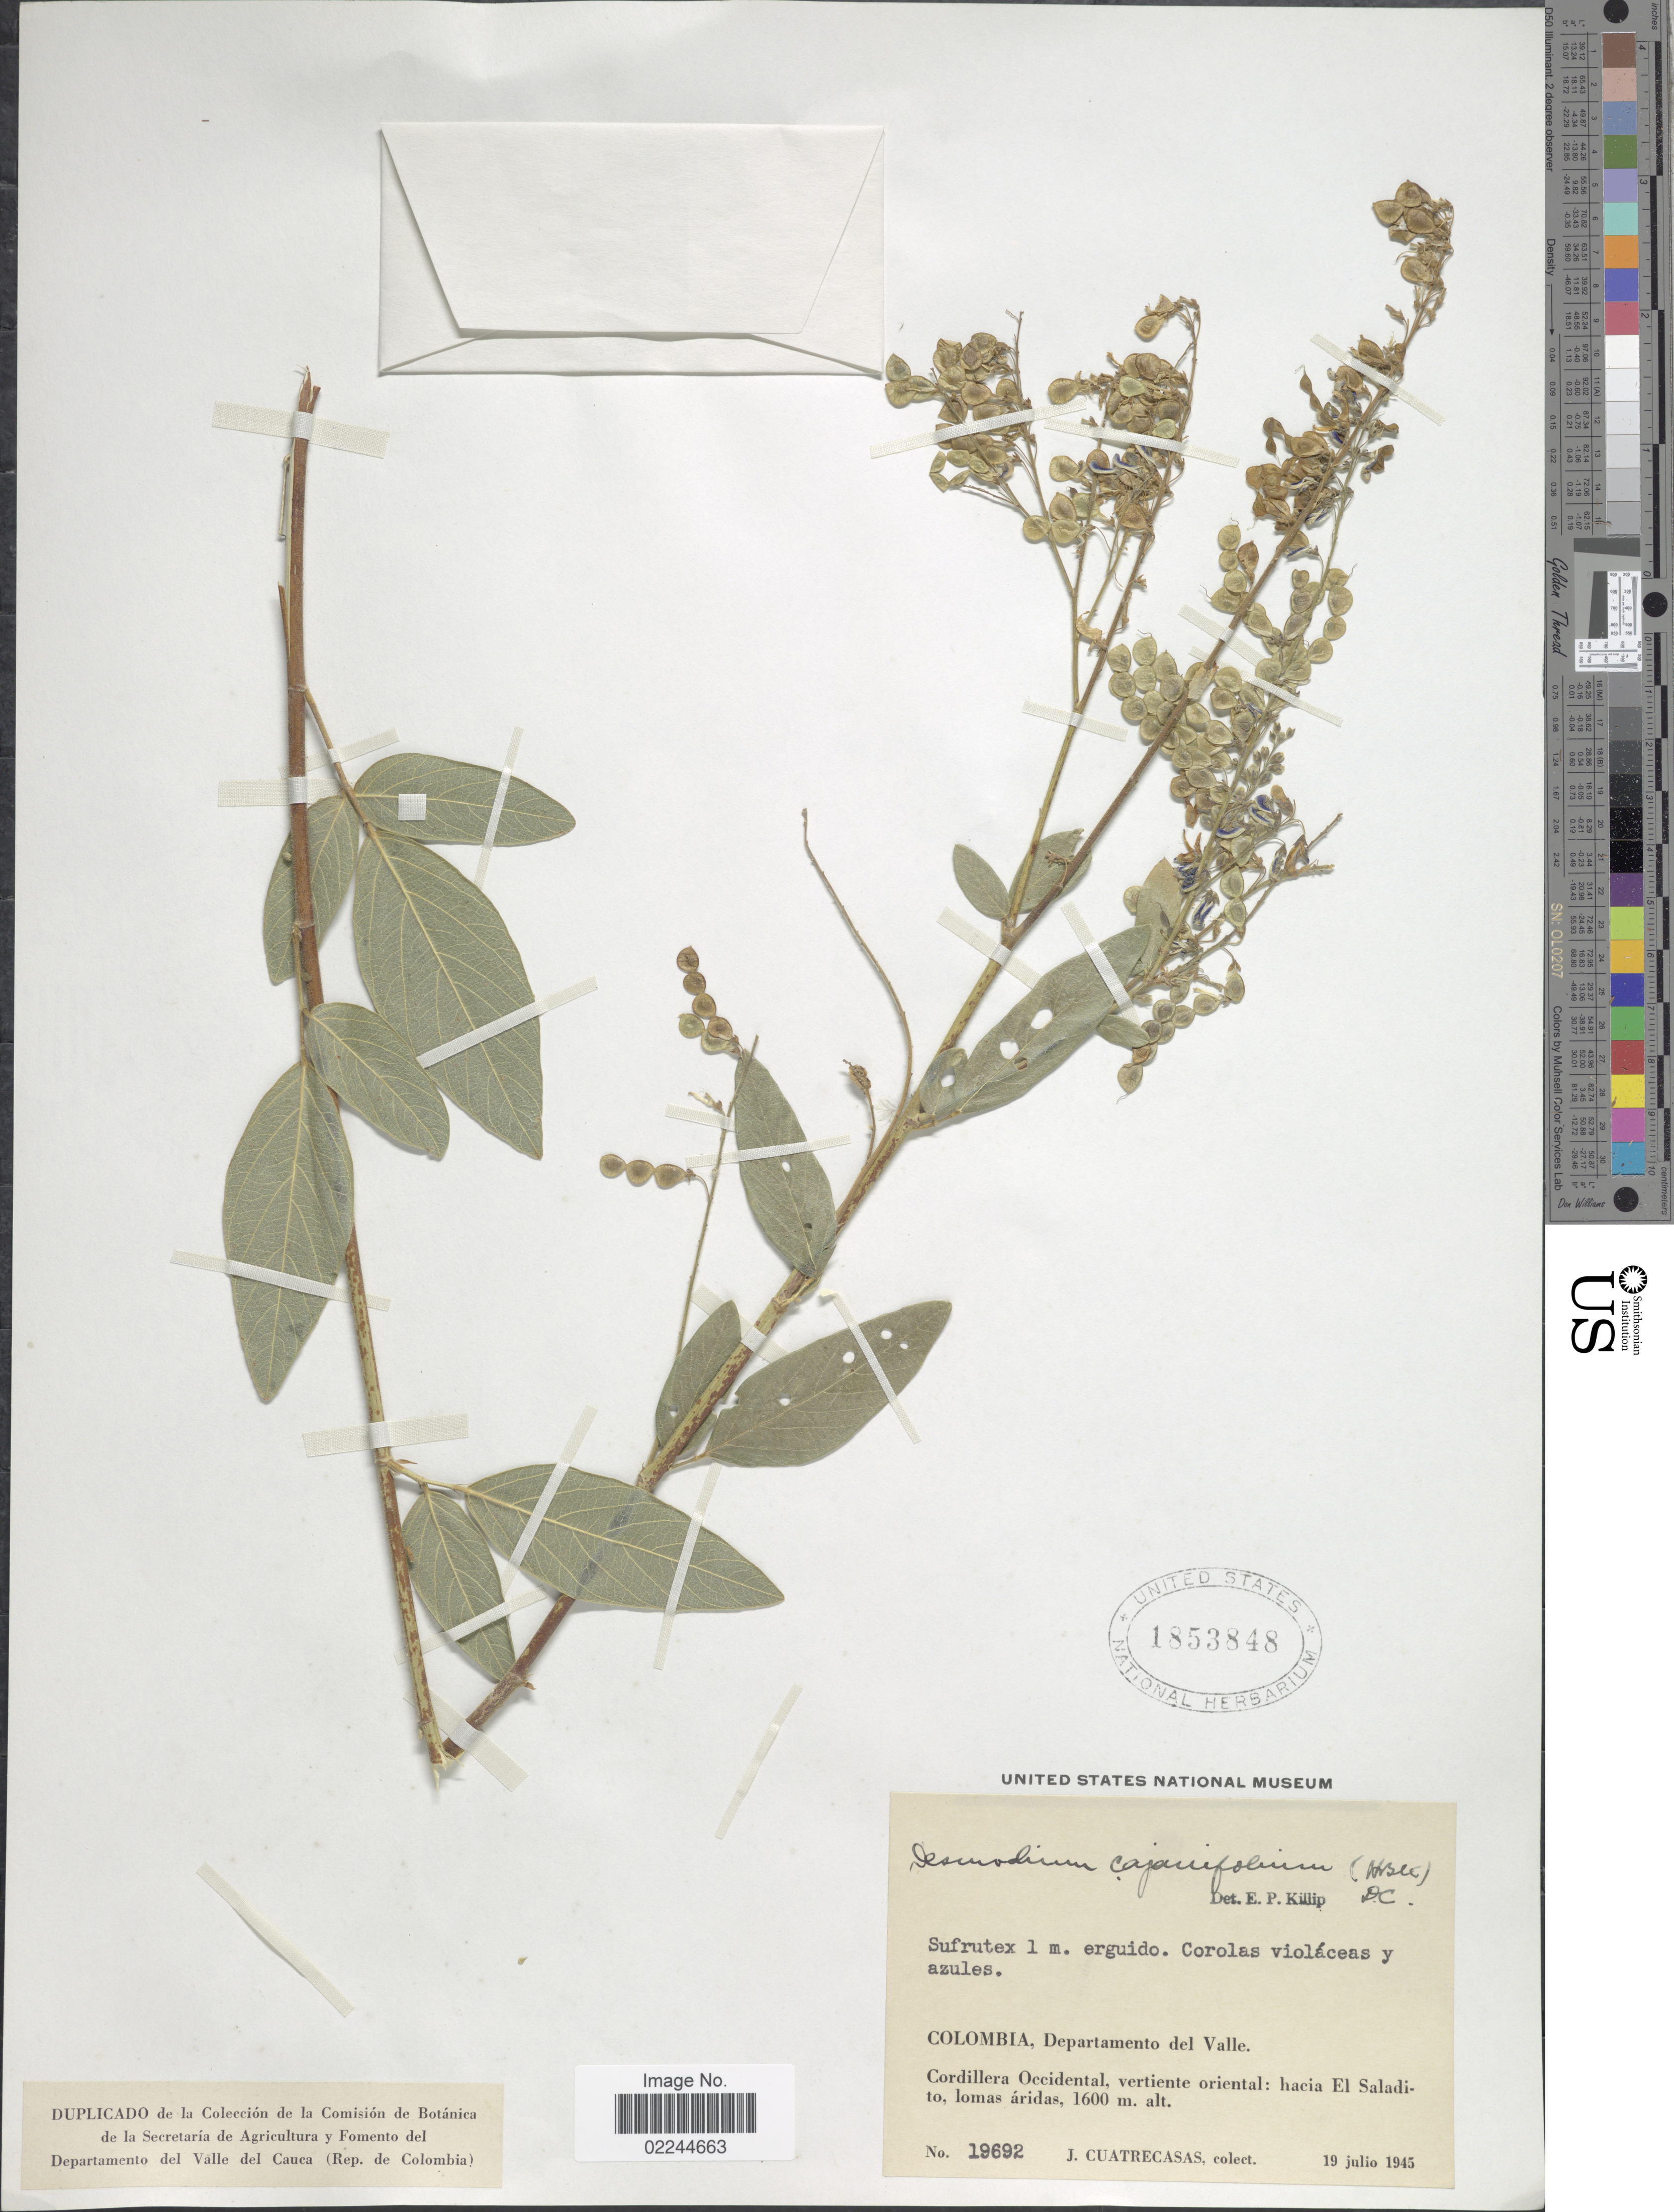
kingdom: Plantae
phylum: Tracheophyta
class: Magnoliopsida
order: Fabales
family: Fabaceae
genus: Desmodium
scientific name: Desmodium cajanifolium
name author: (Kunth) DC.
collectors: J. Cuatrecasas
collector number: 19692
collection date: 1945-07-19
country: Colombia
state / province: Valle del Cauca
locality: Departamento del Valle, Cordillera Occidental, vertiente oriental, hacia El Saladito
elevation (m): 1600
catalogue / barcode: US 1853848